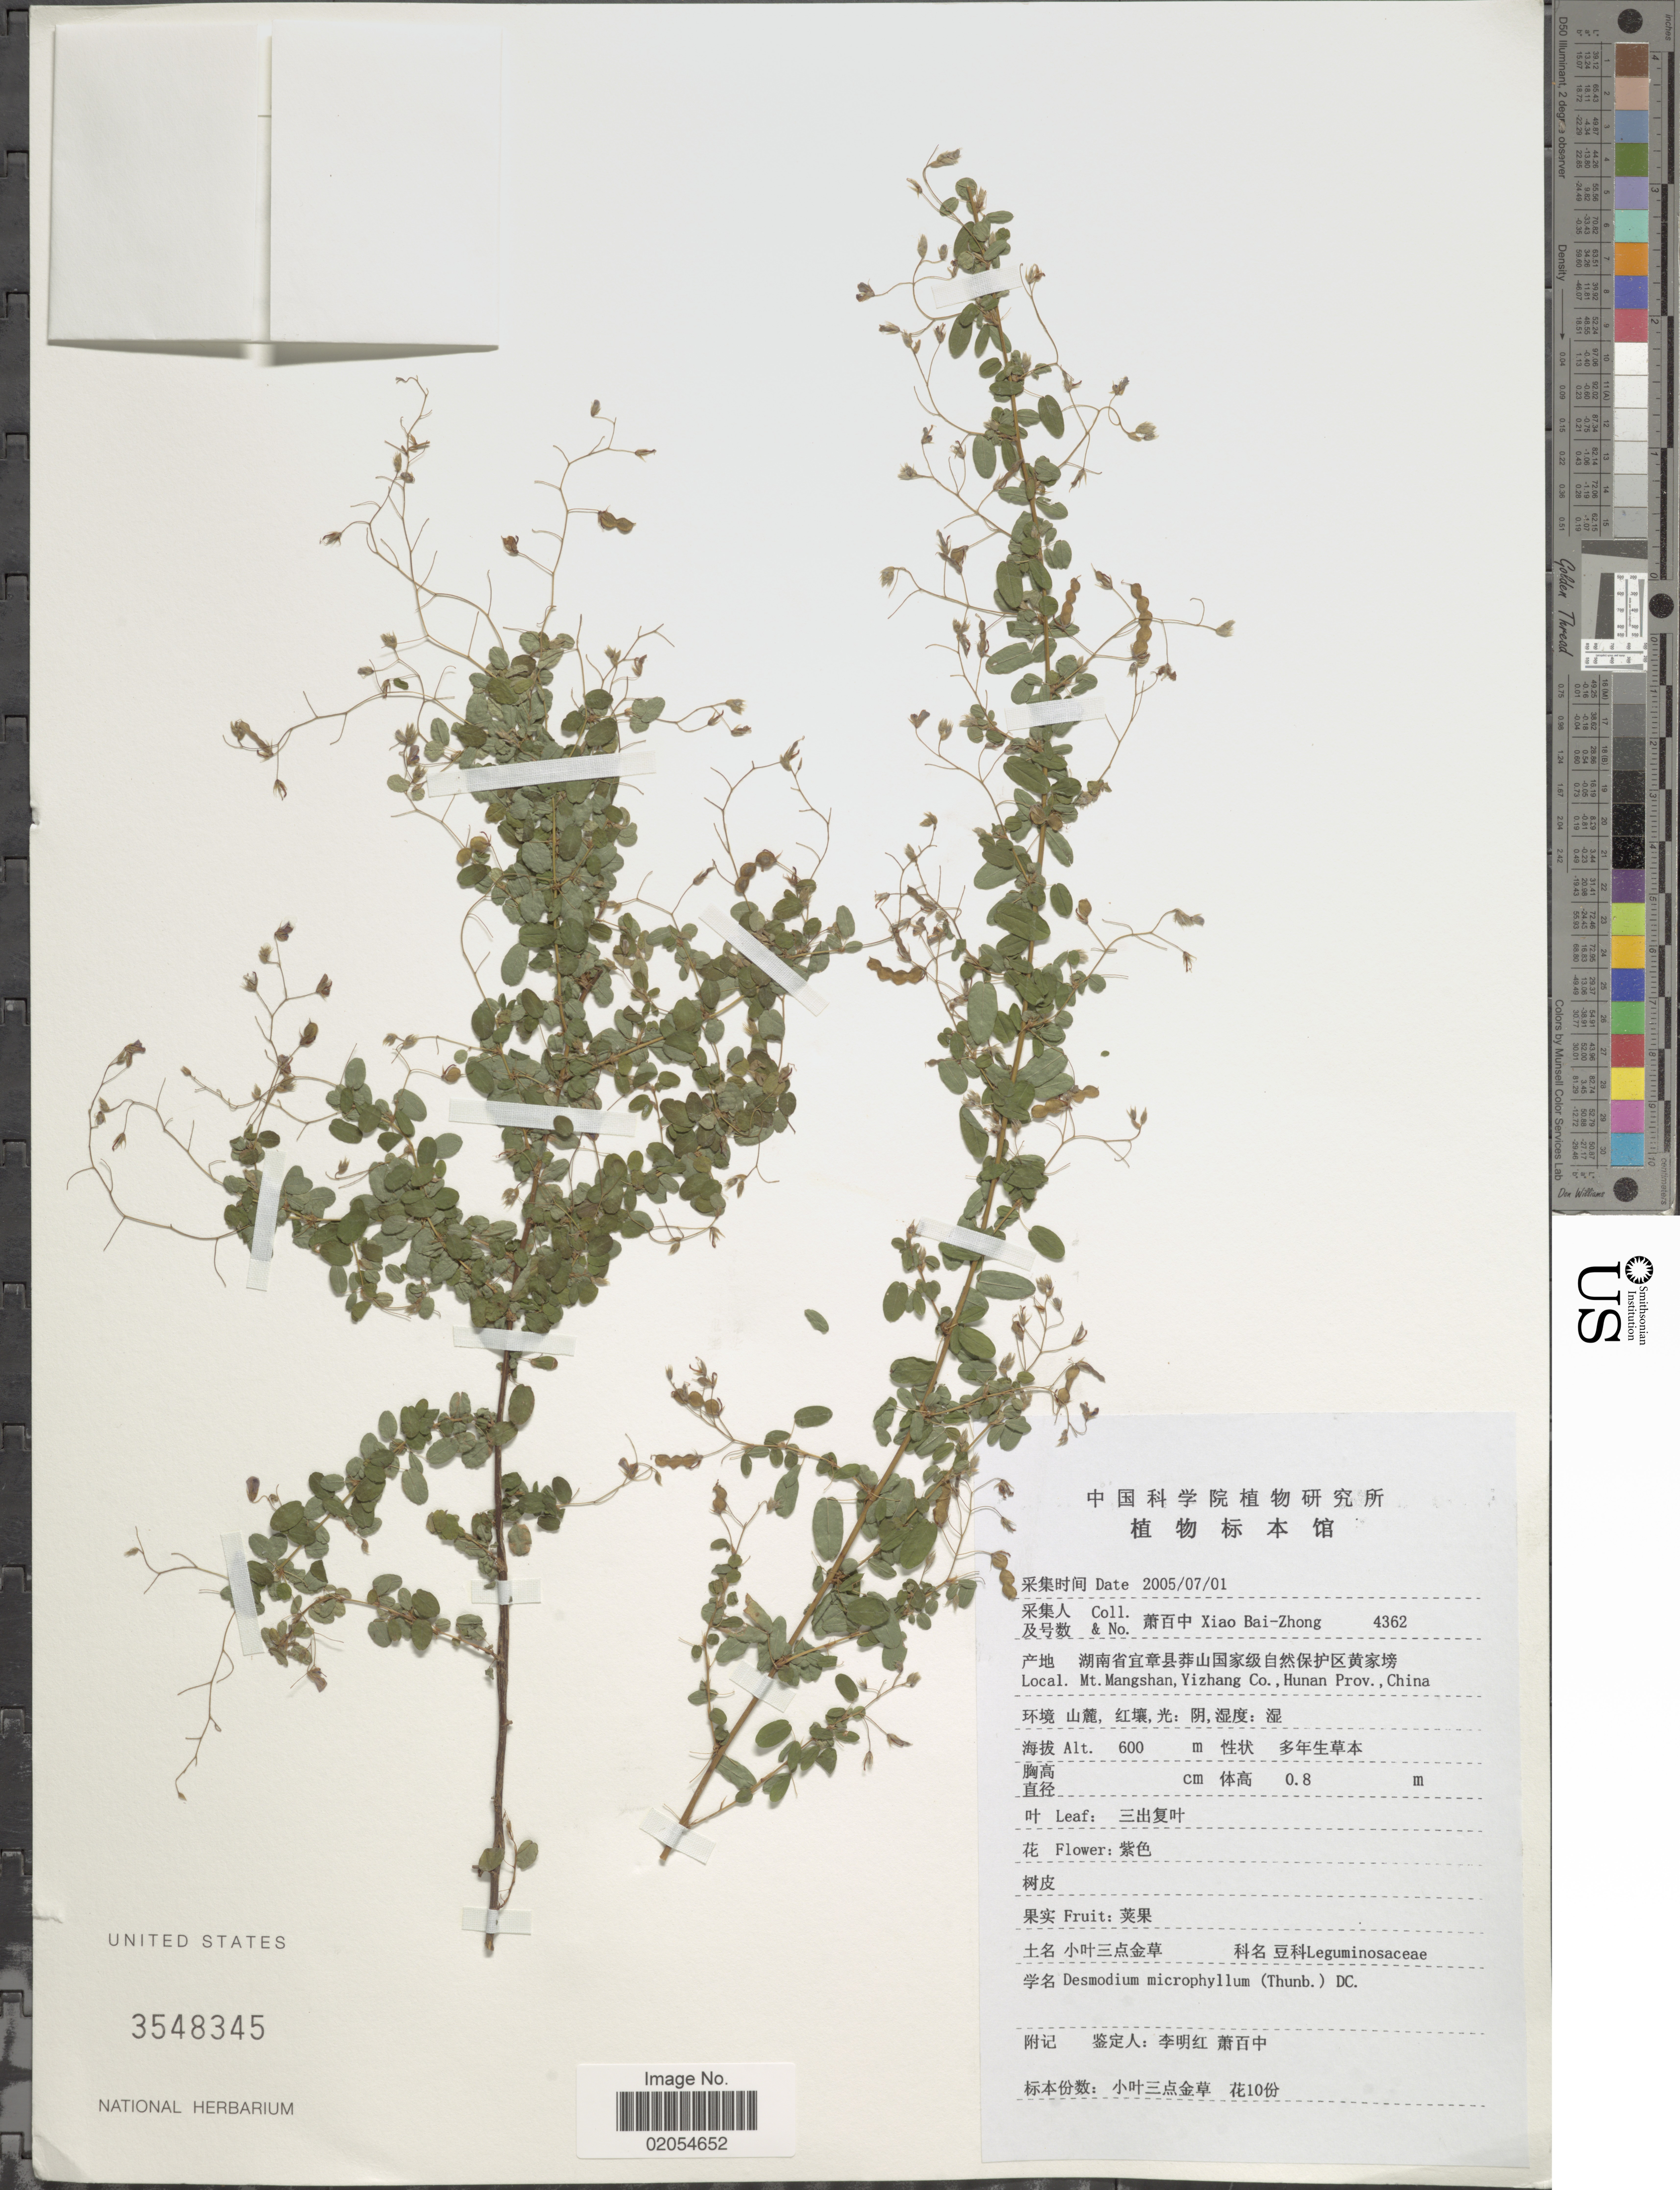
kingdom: Plantae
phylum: Tracheophyta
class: Magnoliopsida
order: Fabales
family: Fabaceae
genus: Leptodesmia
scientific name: Leptodesmia microphylla var. microphylla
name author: (Thunb.) H. Ohashi & K. Ohashi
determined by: Strong, Mark T., (BOT), Smithsonian Institution - National Museum of Natural History (UNITED STATES)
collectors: B. Z. Xiao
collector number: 4362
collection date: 2005-07-01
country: China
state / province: Hunan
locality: Mt. Mangshan, Yizhang Co.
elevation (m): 600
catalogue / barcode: US 3548345